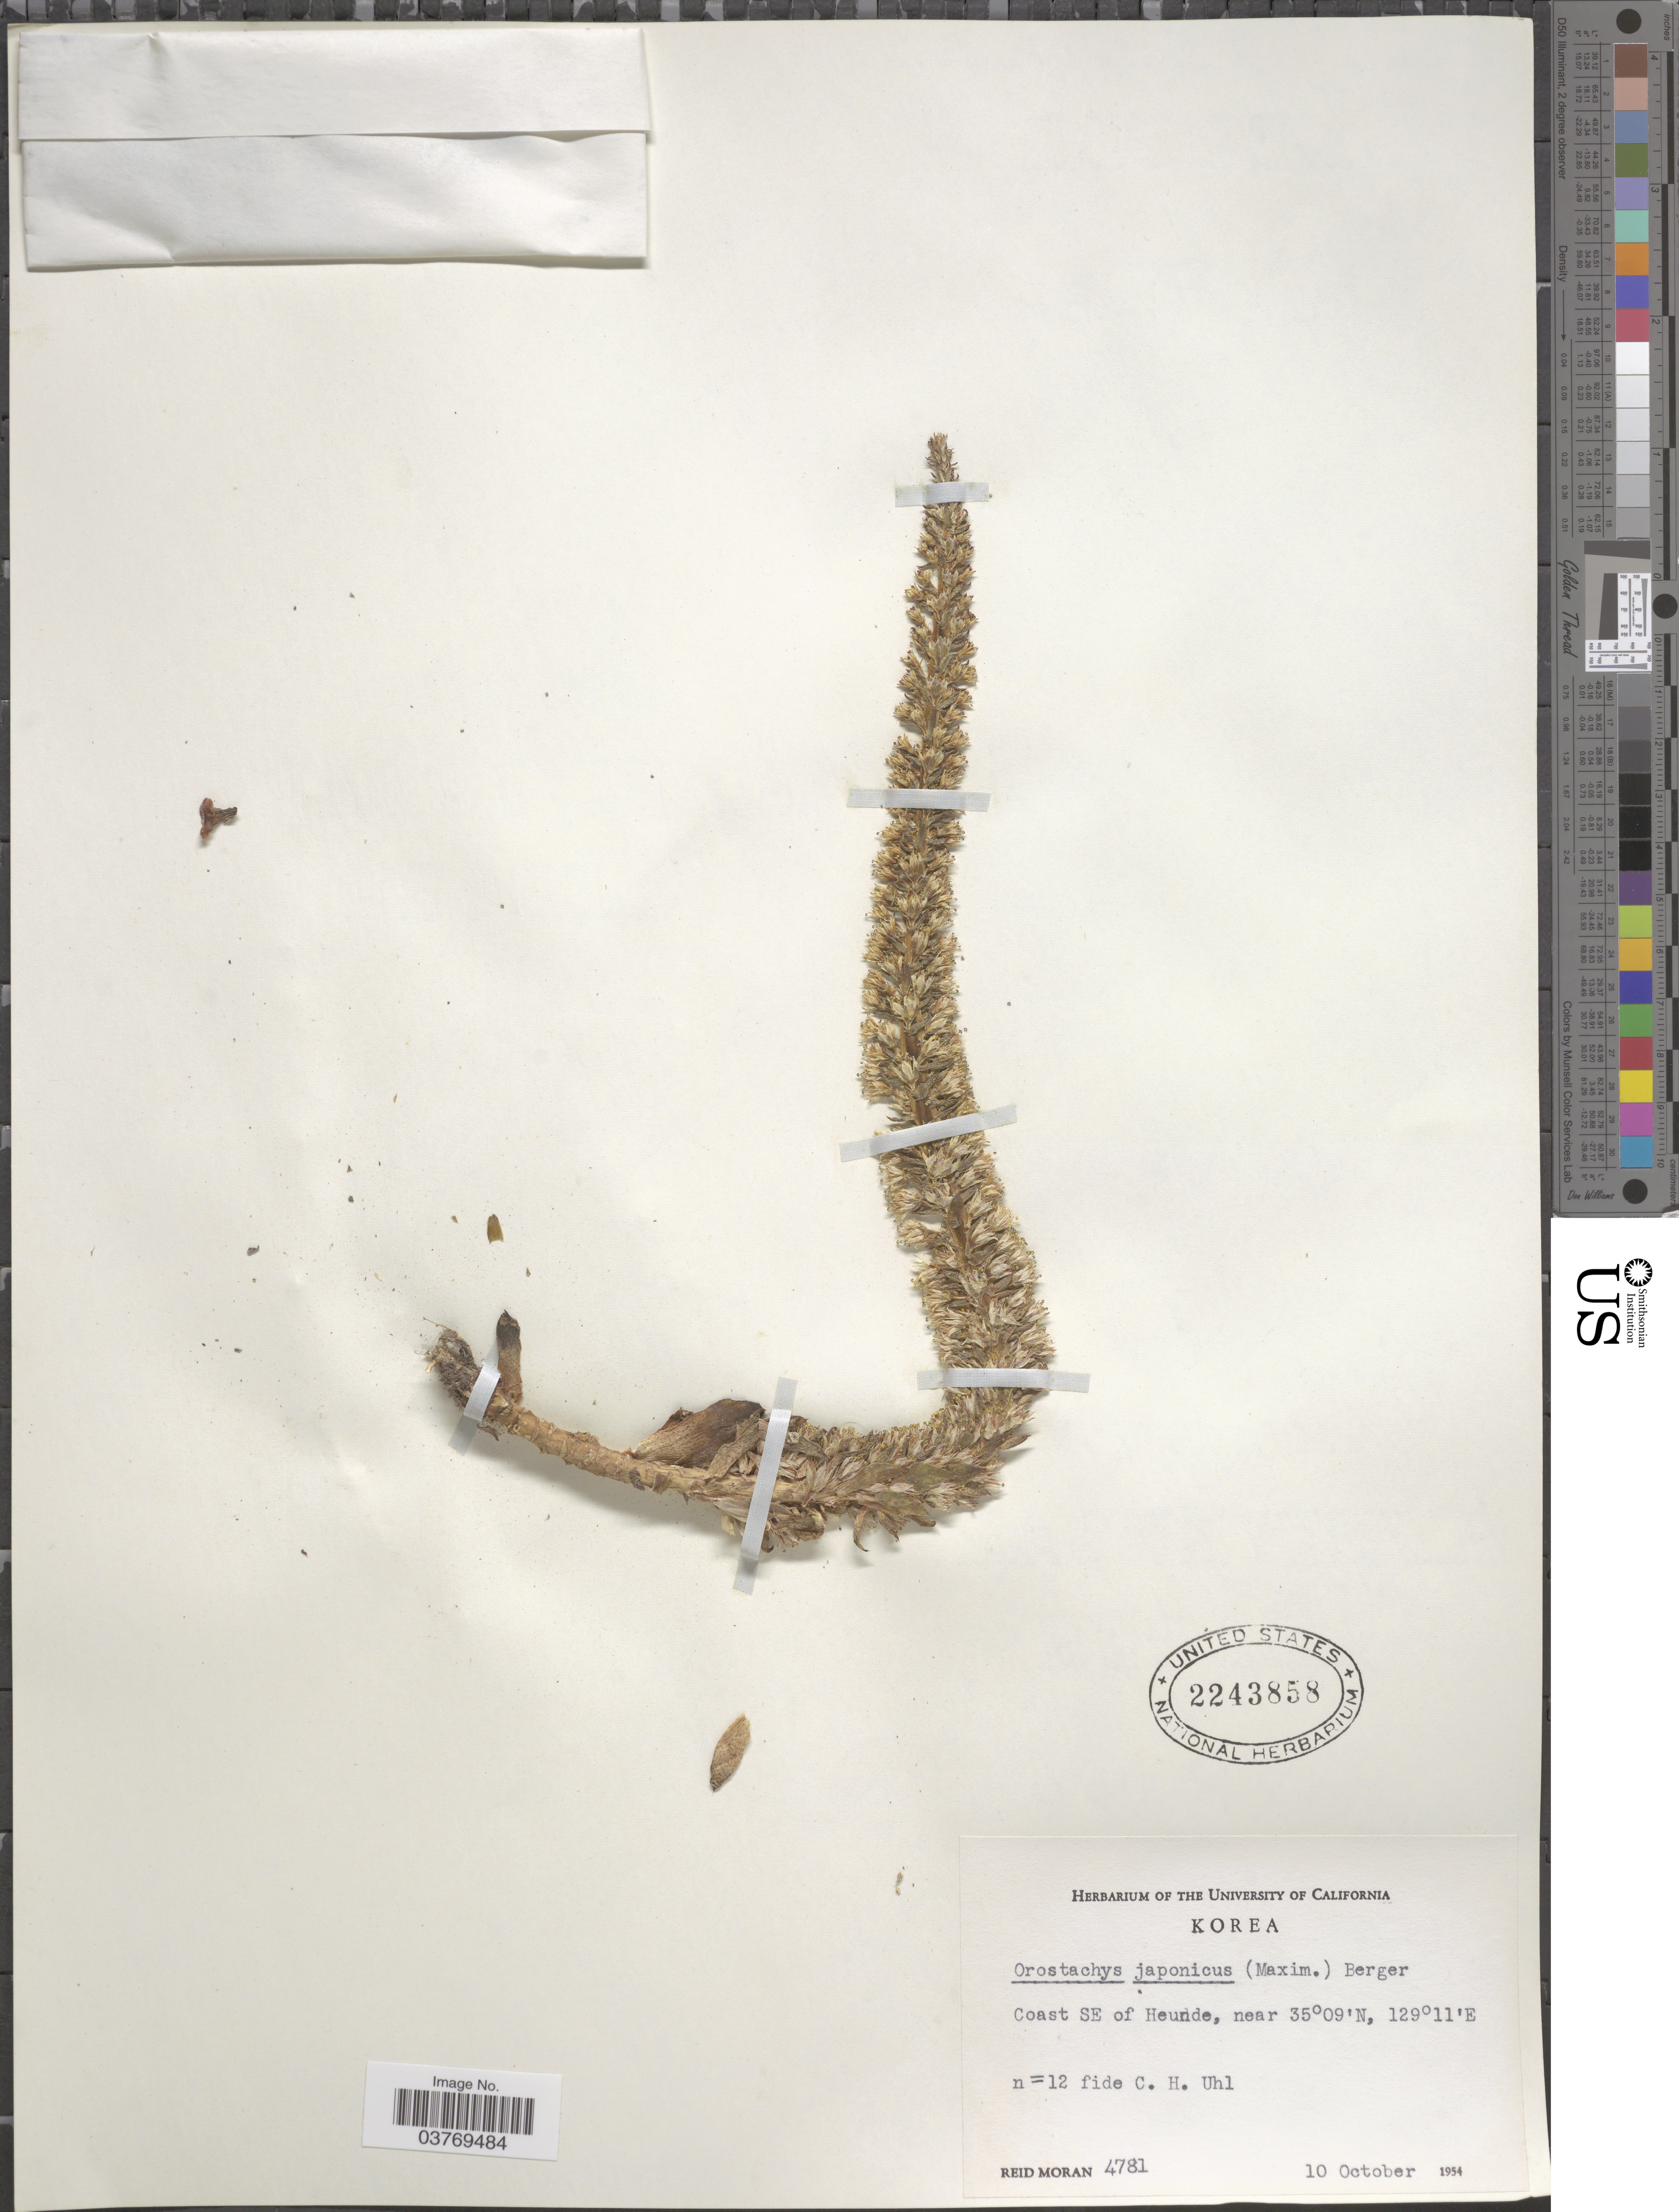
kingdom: Plantae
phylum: Tracheophyta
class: Magnoliopsida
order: Saxifragales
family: Crassulaceae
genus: Orostachys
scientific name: Orostachys japonica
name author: (Maxim.) A. Berger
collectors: R. Moran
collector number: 4781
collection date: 1954-10-10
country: South Korea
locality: Korea. Coast SE of Heunde.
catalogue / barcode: US 2243858